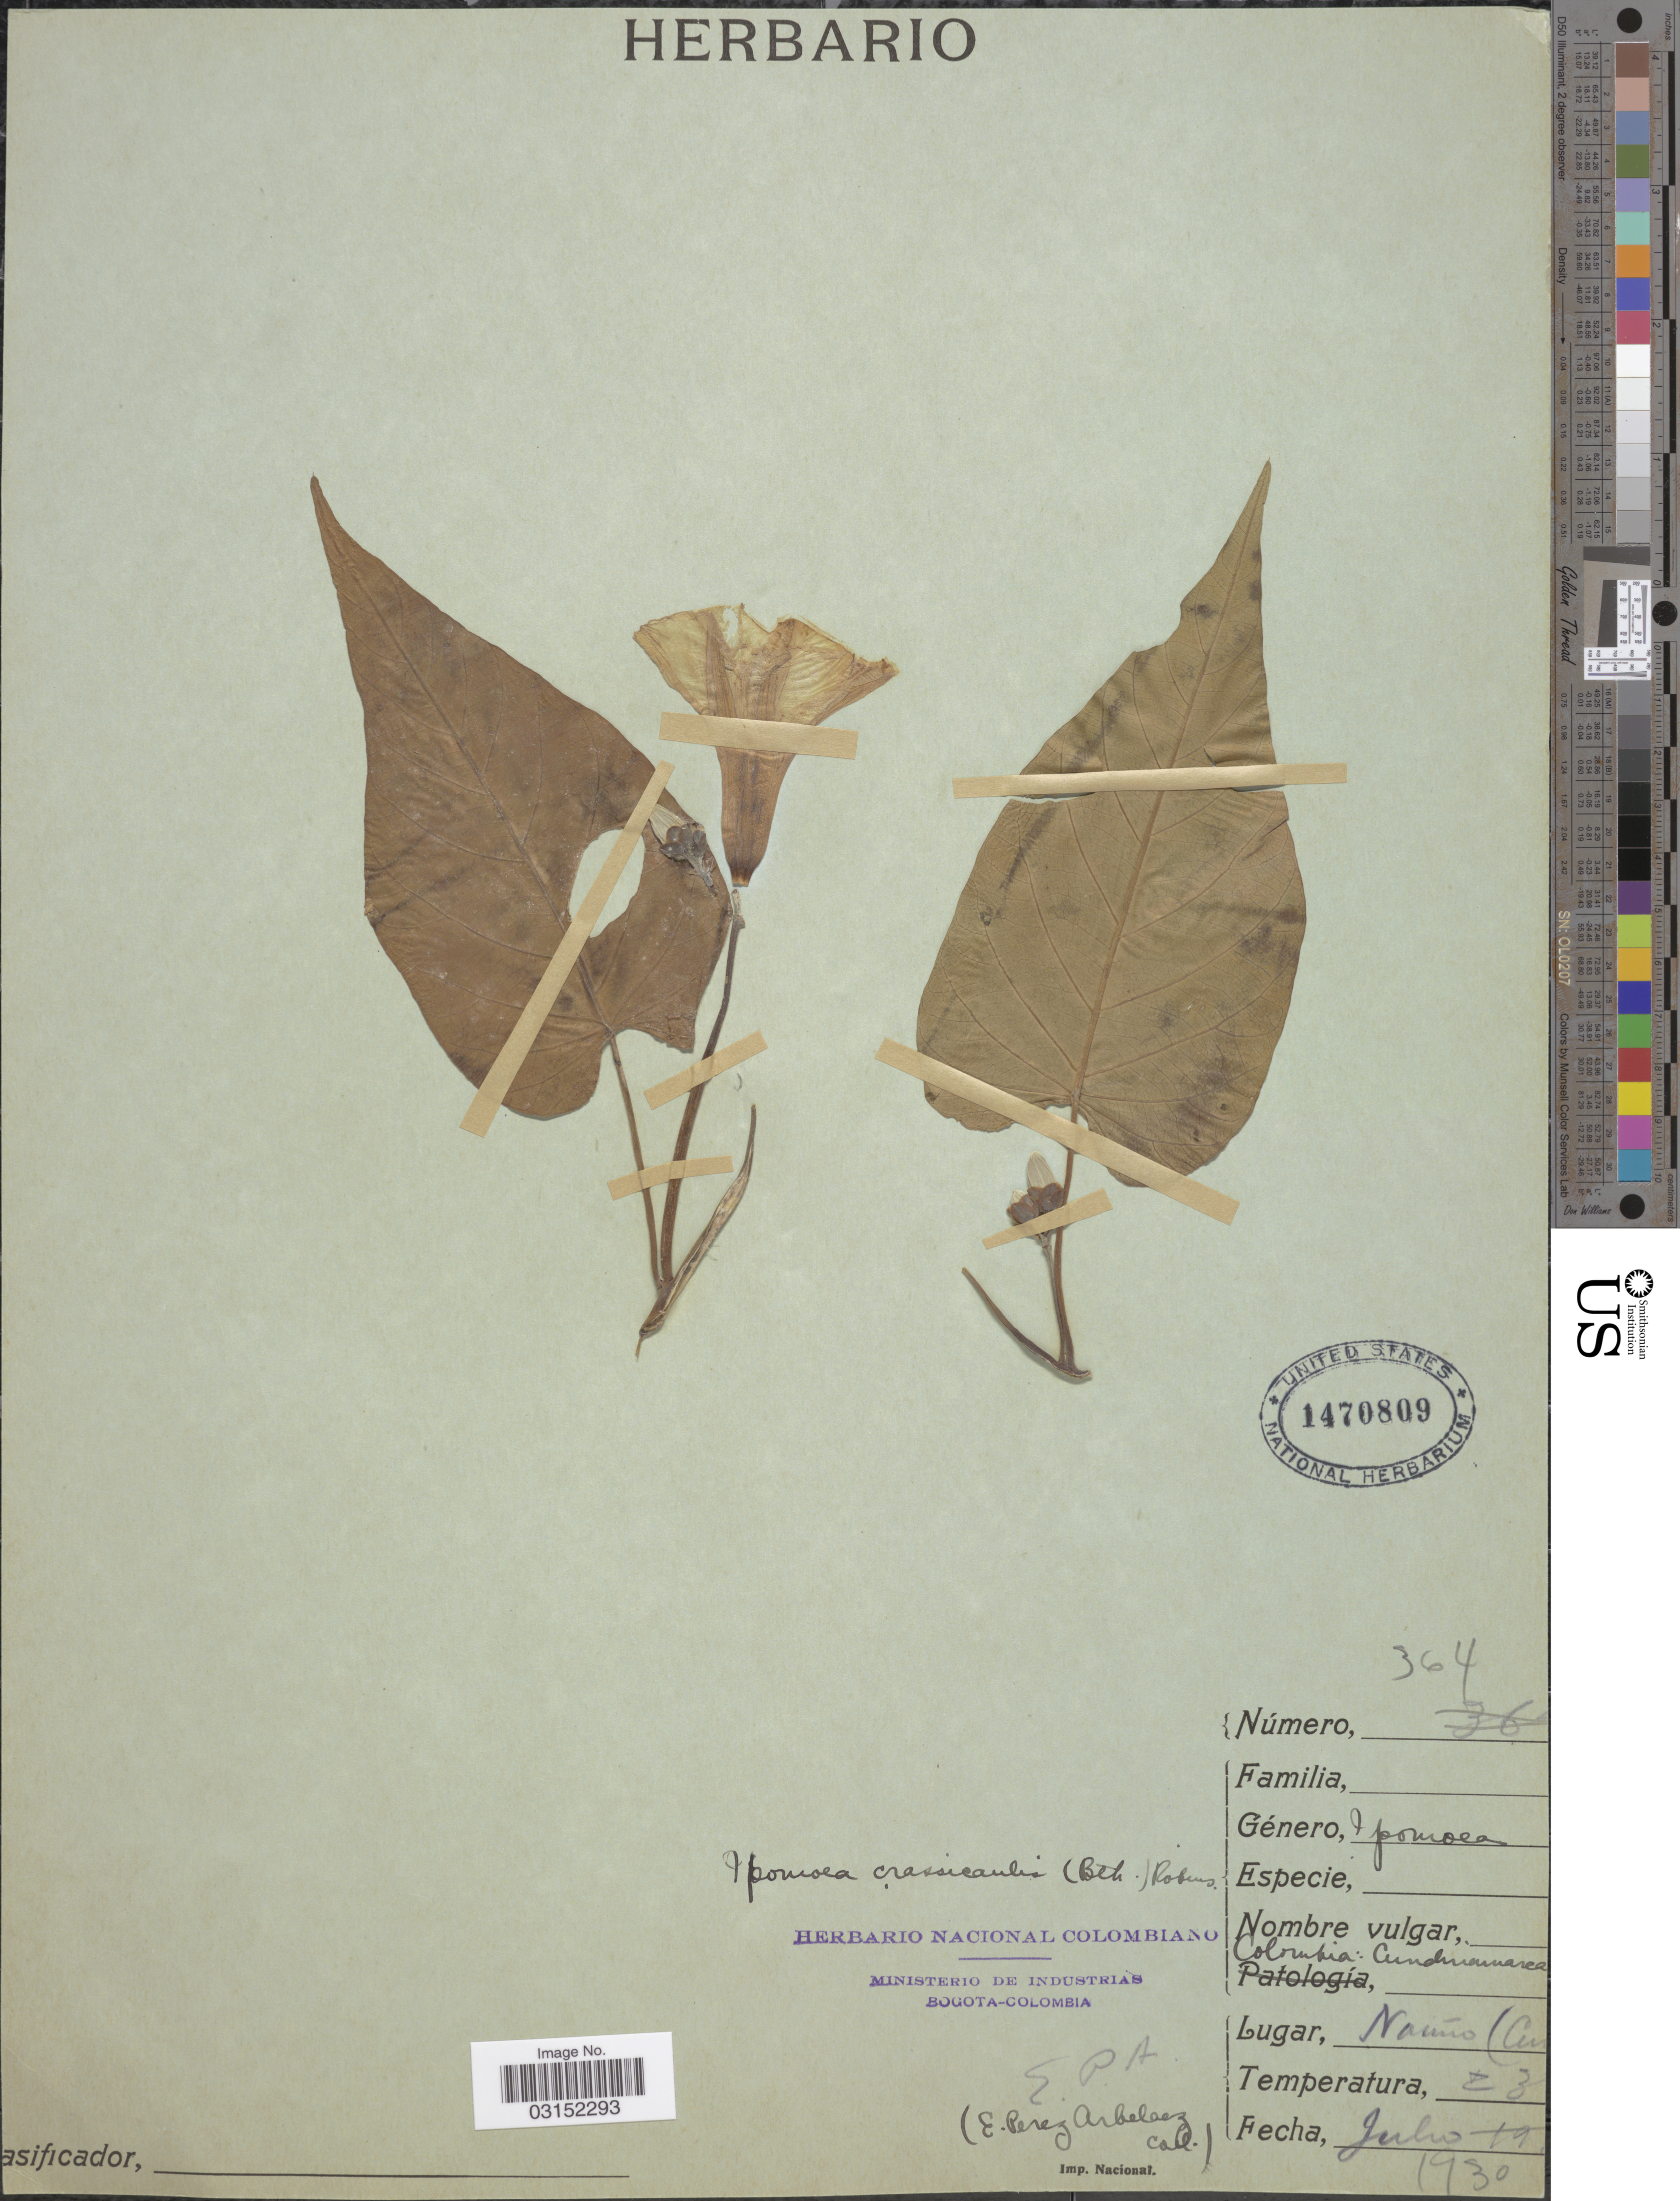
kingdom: Plantae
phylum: Tracheophyta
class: Magnoliopsida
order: Solanales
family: Convolvulaceae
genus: Ipomoea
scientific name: Ipomoea carnea subsp. fistulosa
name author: (Mart. ex Choisy) D.F. Austin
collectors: E. Pérez Arbeláez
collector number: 364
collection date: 1930-07-19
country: Colombia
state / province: Cundinamarca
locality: Narino.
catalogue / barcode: US 1470809